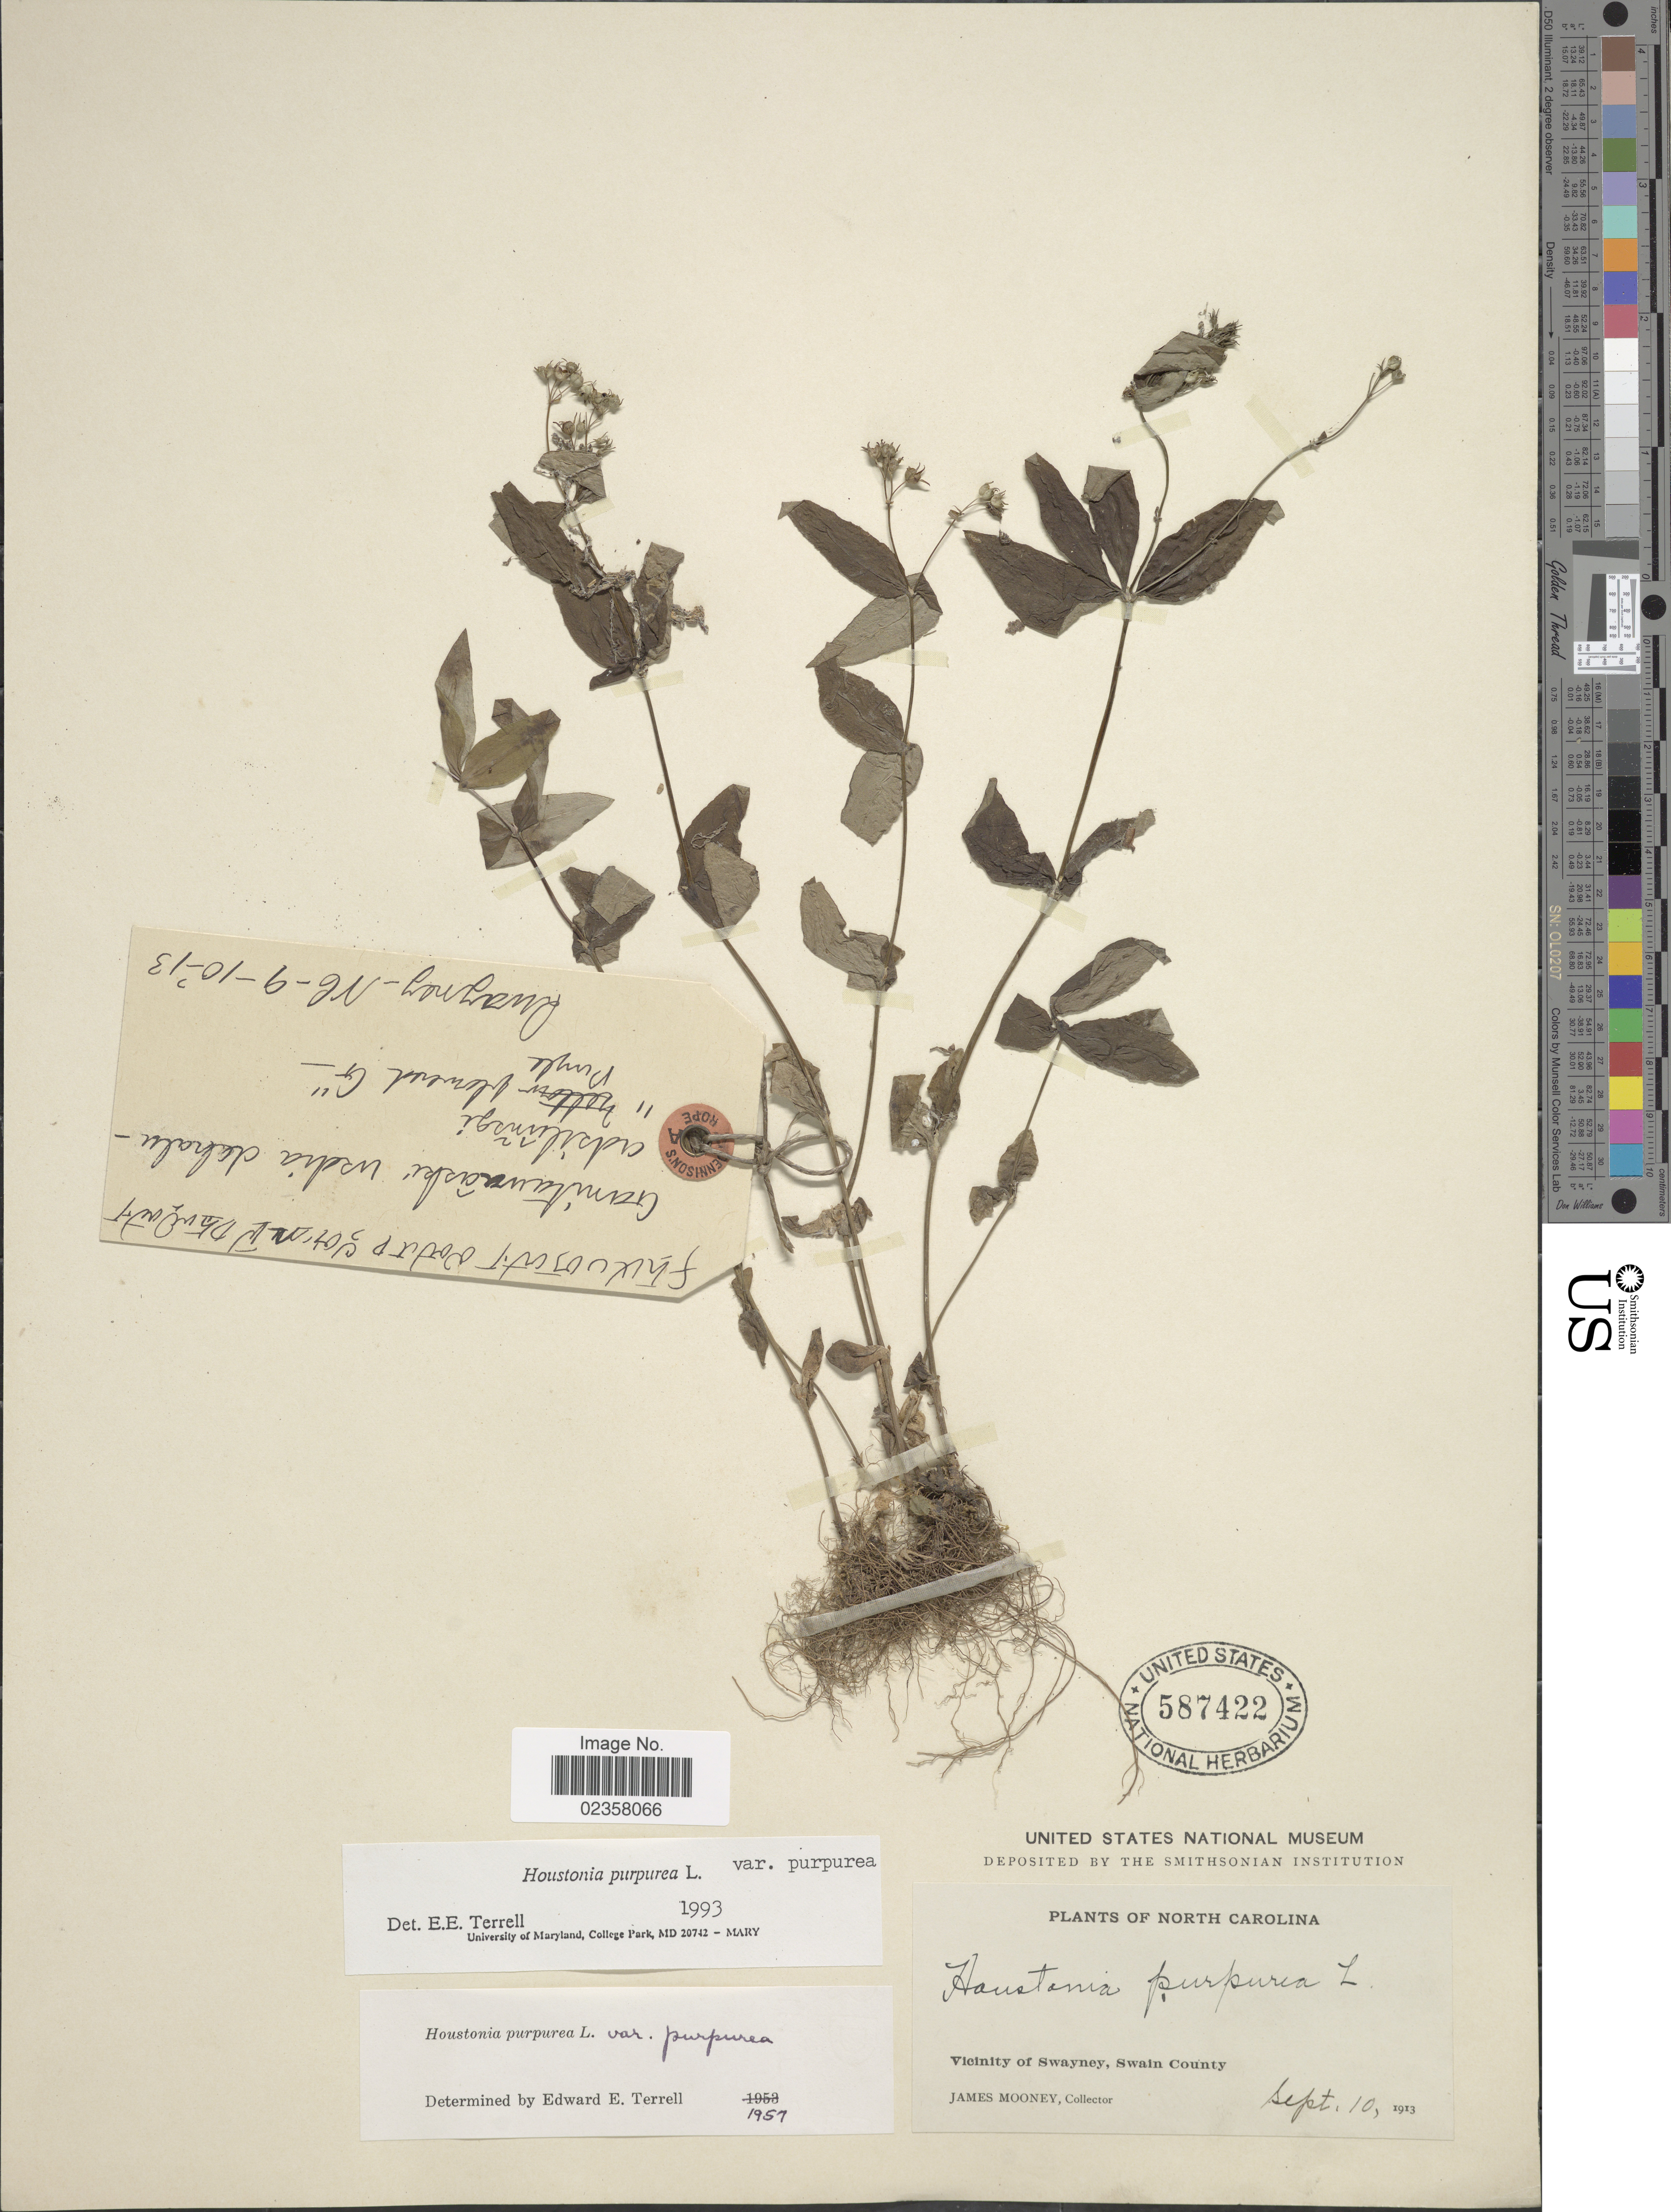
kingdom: Plantae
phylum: Tracheophyta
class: Magnoliopsida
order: Gentianales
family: Rubiaceae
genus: Houstonia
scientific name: Houstonia purpurea var. purpurea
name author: L.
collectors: J. Mooney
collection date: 1913-09-10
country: United States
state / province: North Carolina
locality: Vicinity of Swayney, Swain County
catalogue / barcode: US 587422